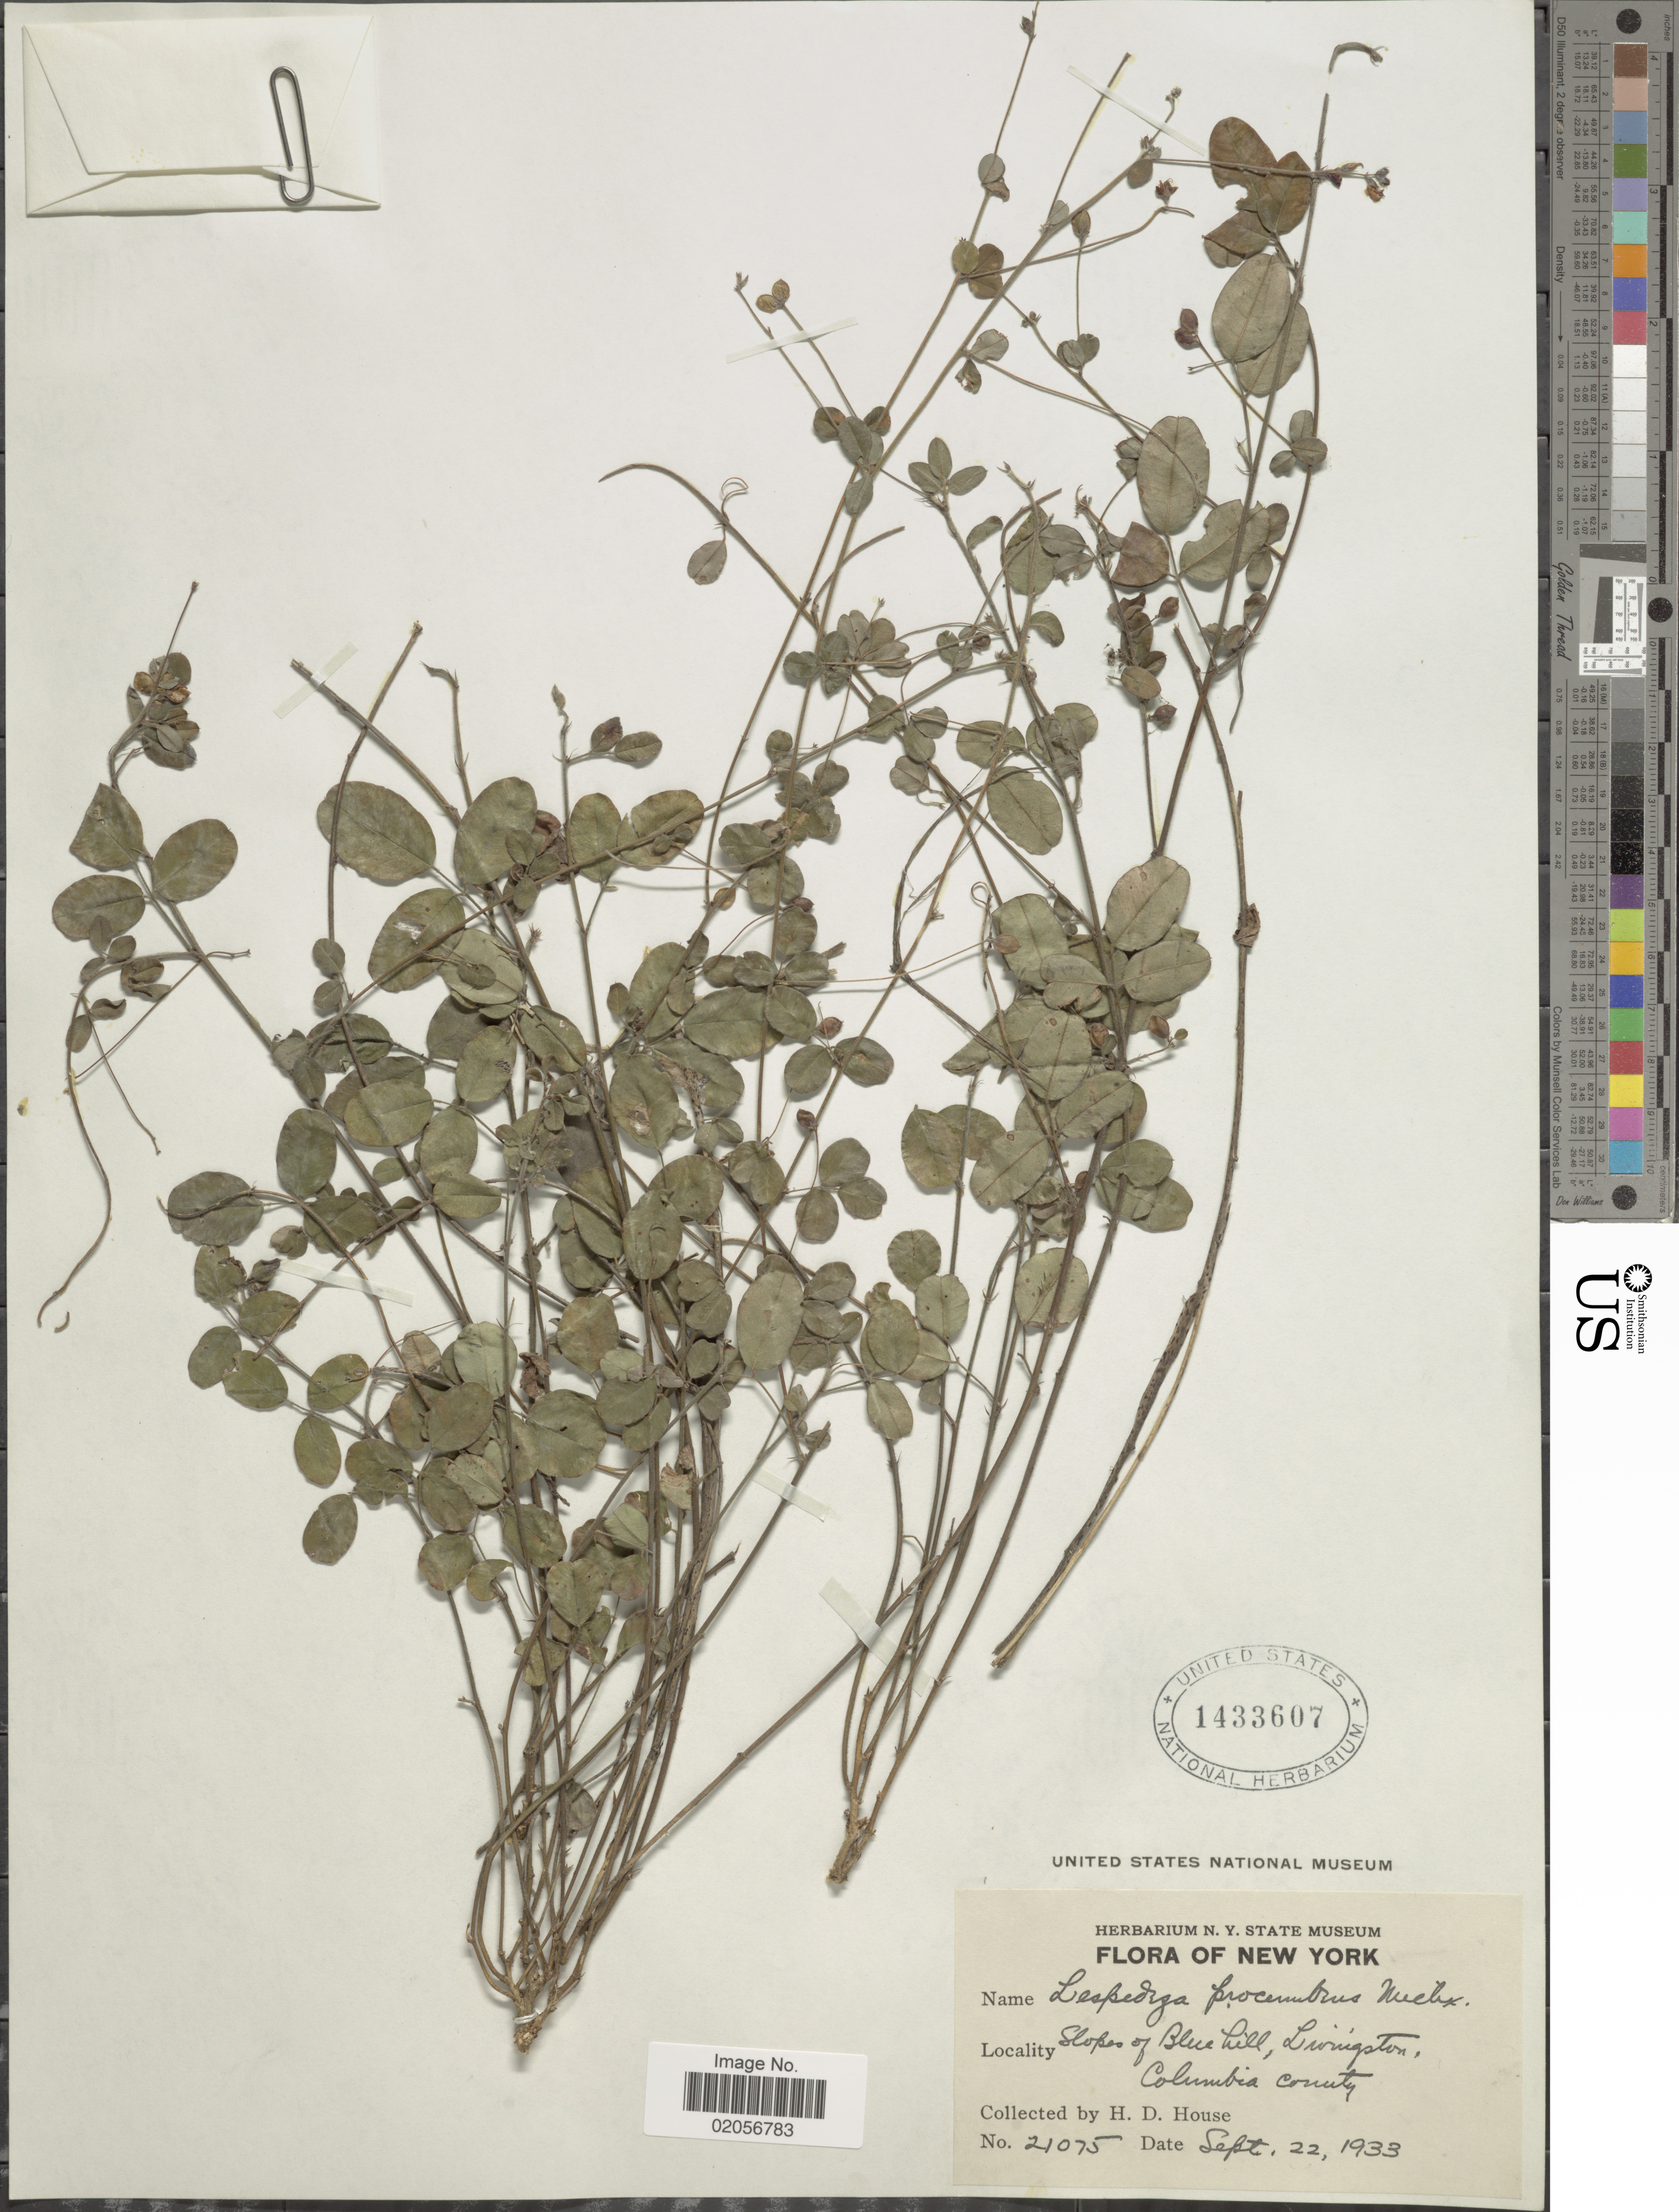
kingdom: Plantae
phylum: Tracheophyta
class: Magnoliopsida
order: Fabales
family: Fabaceae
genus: Lespedeza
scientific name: Lespedeza procumbens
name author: Michx.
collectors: H. D. House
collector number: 21075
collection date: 1933-09-22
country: United States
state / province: New York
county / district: Columbia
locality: Slopes of Blue hill, Livingston, Columbia County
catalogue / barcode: US 1433607